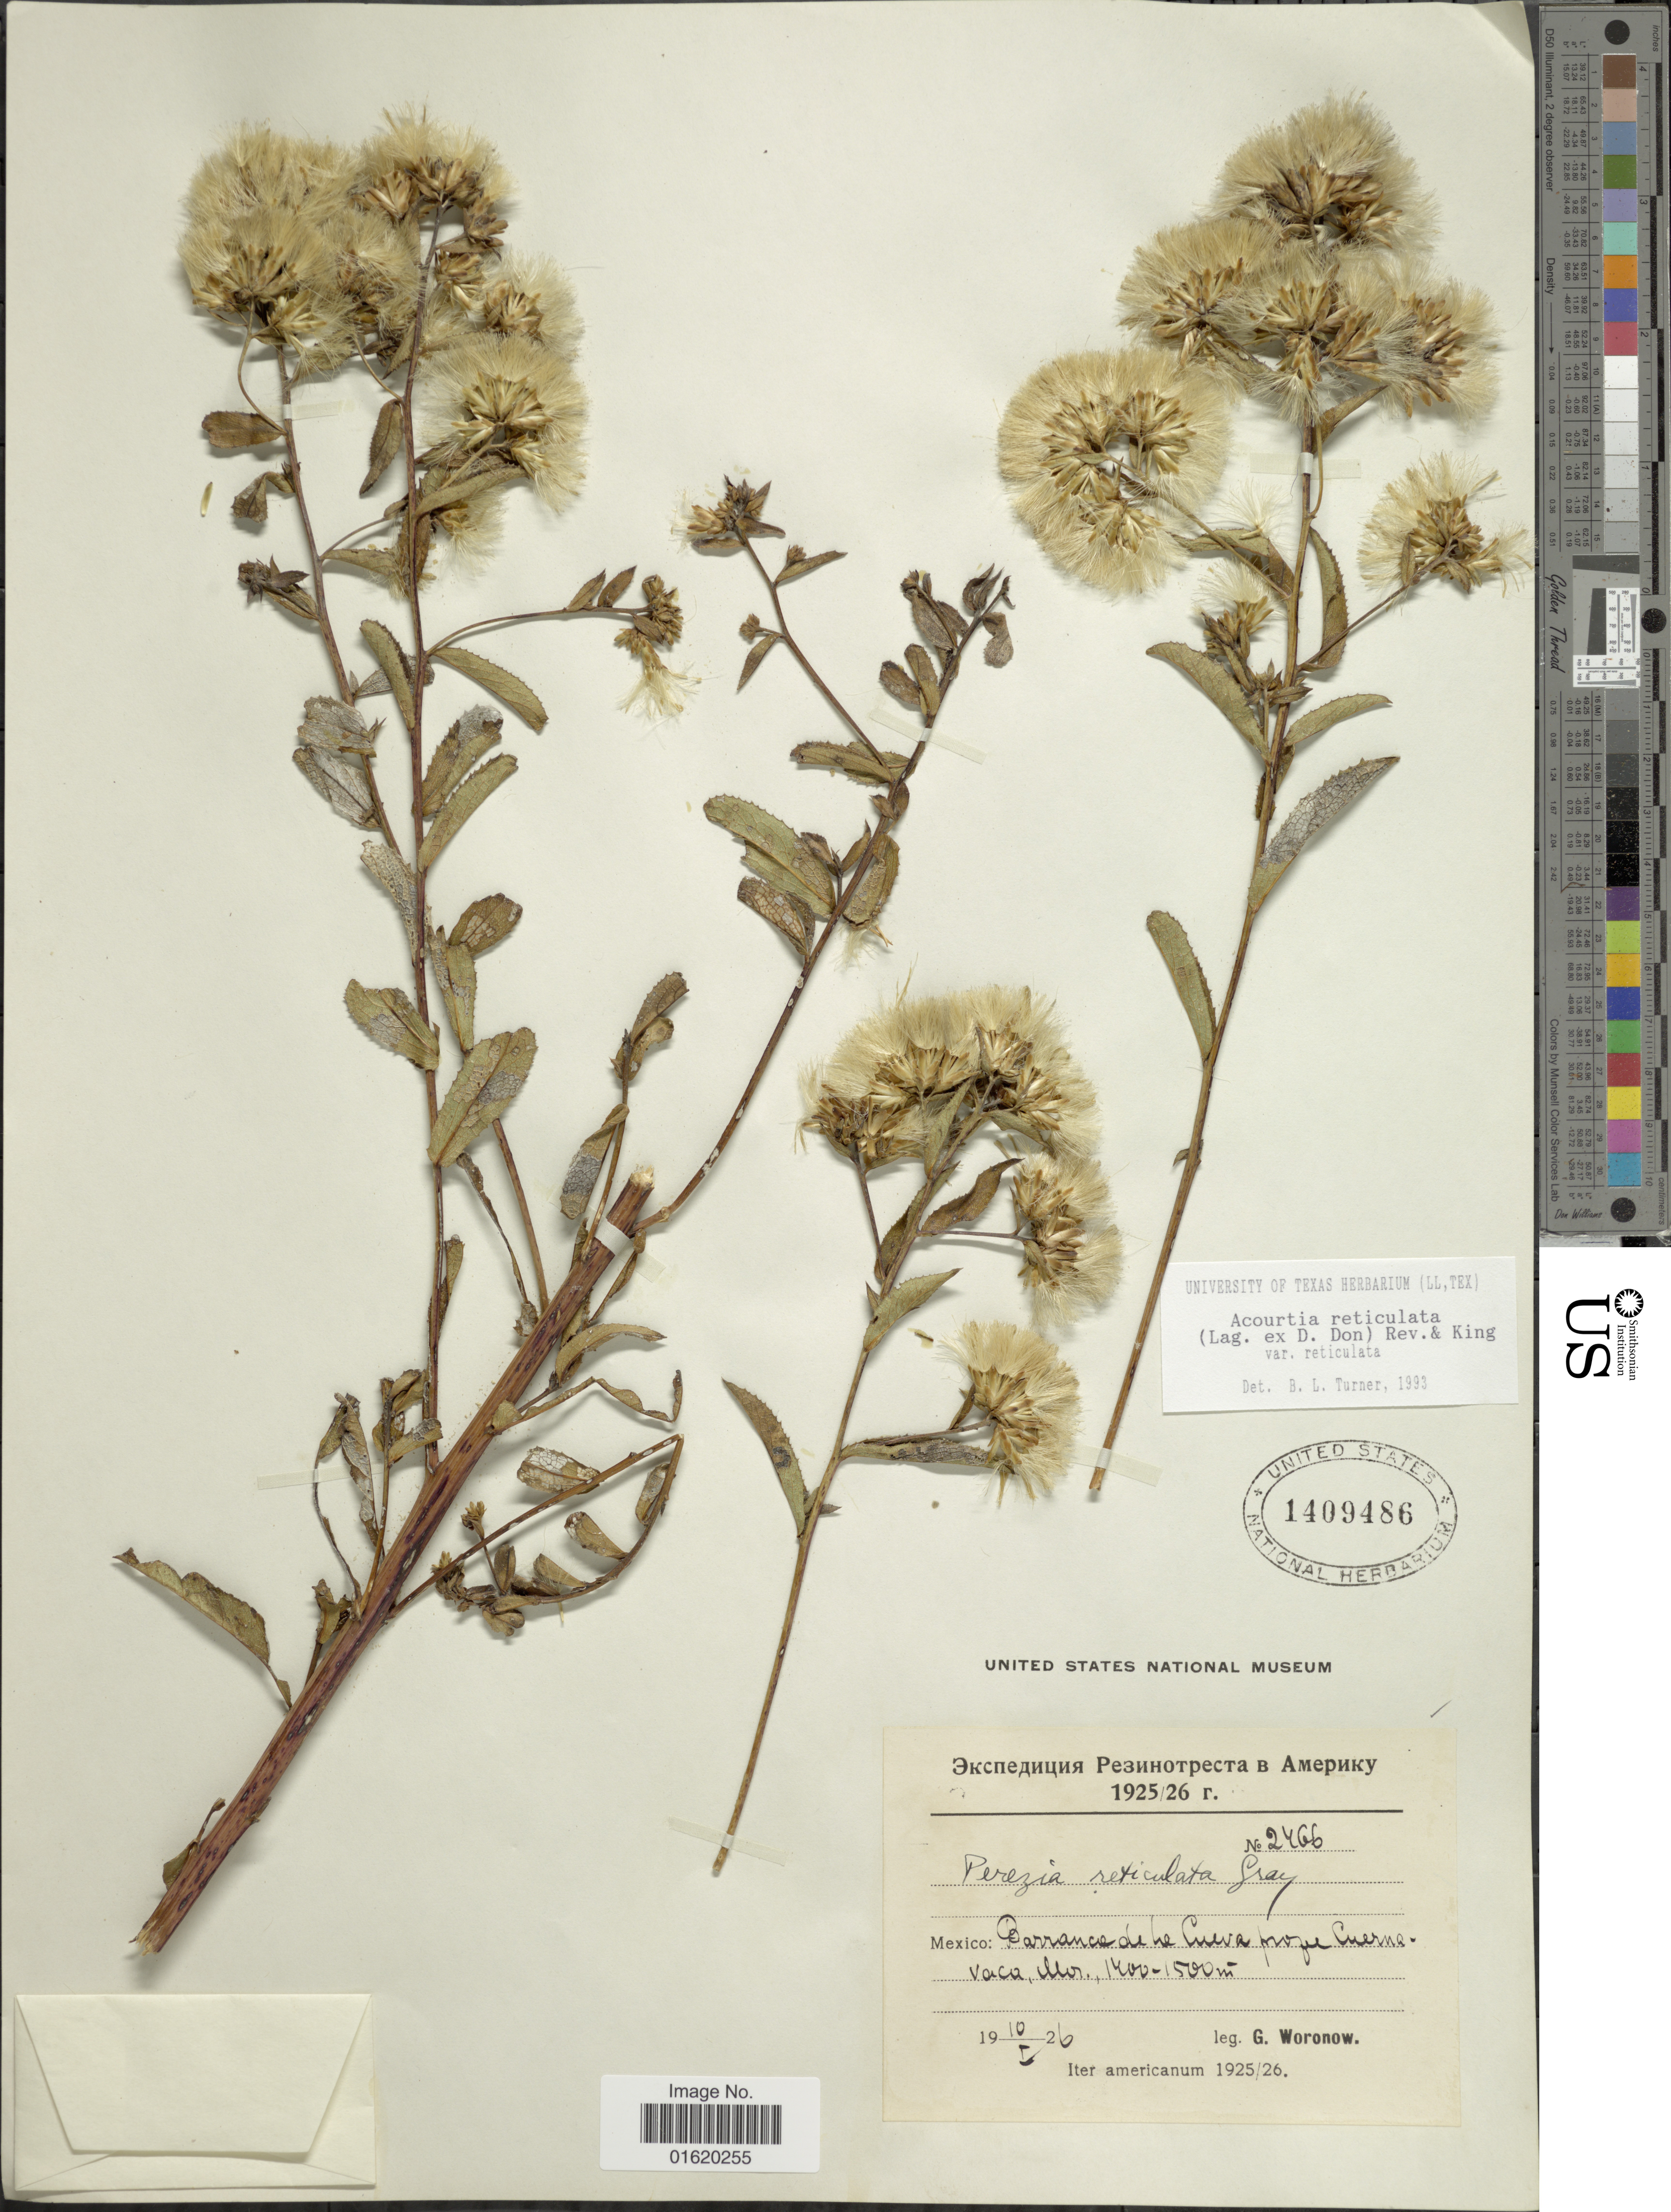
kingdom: Plantae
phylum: Tracheophyta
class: Magnoliopsida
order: Asterales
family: Asteraceae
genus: Acourtia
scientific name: Acourtia reticulata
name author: (Lag. ex D. Don) Reveal & R.M. King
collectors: G. Woronow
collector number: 2466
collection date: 1926-01-10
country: Mexico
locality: Barranca de le Cuva prope Cuerne. vaca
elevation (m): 1500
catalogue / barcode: US 1409486